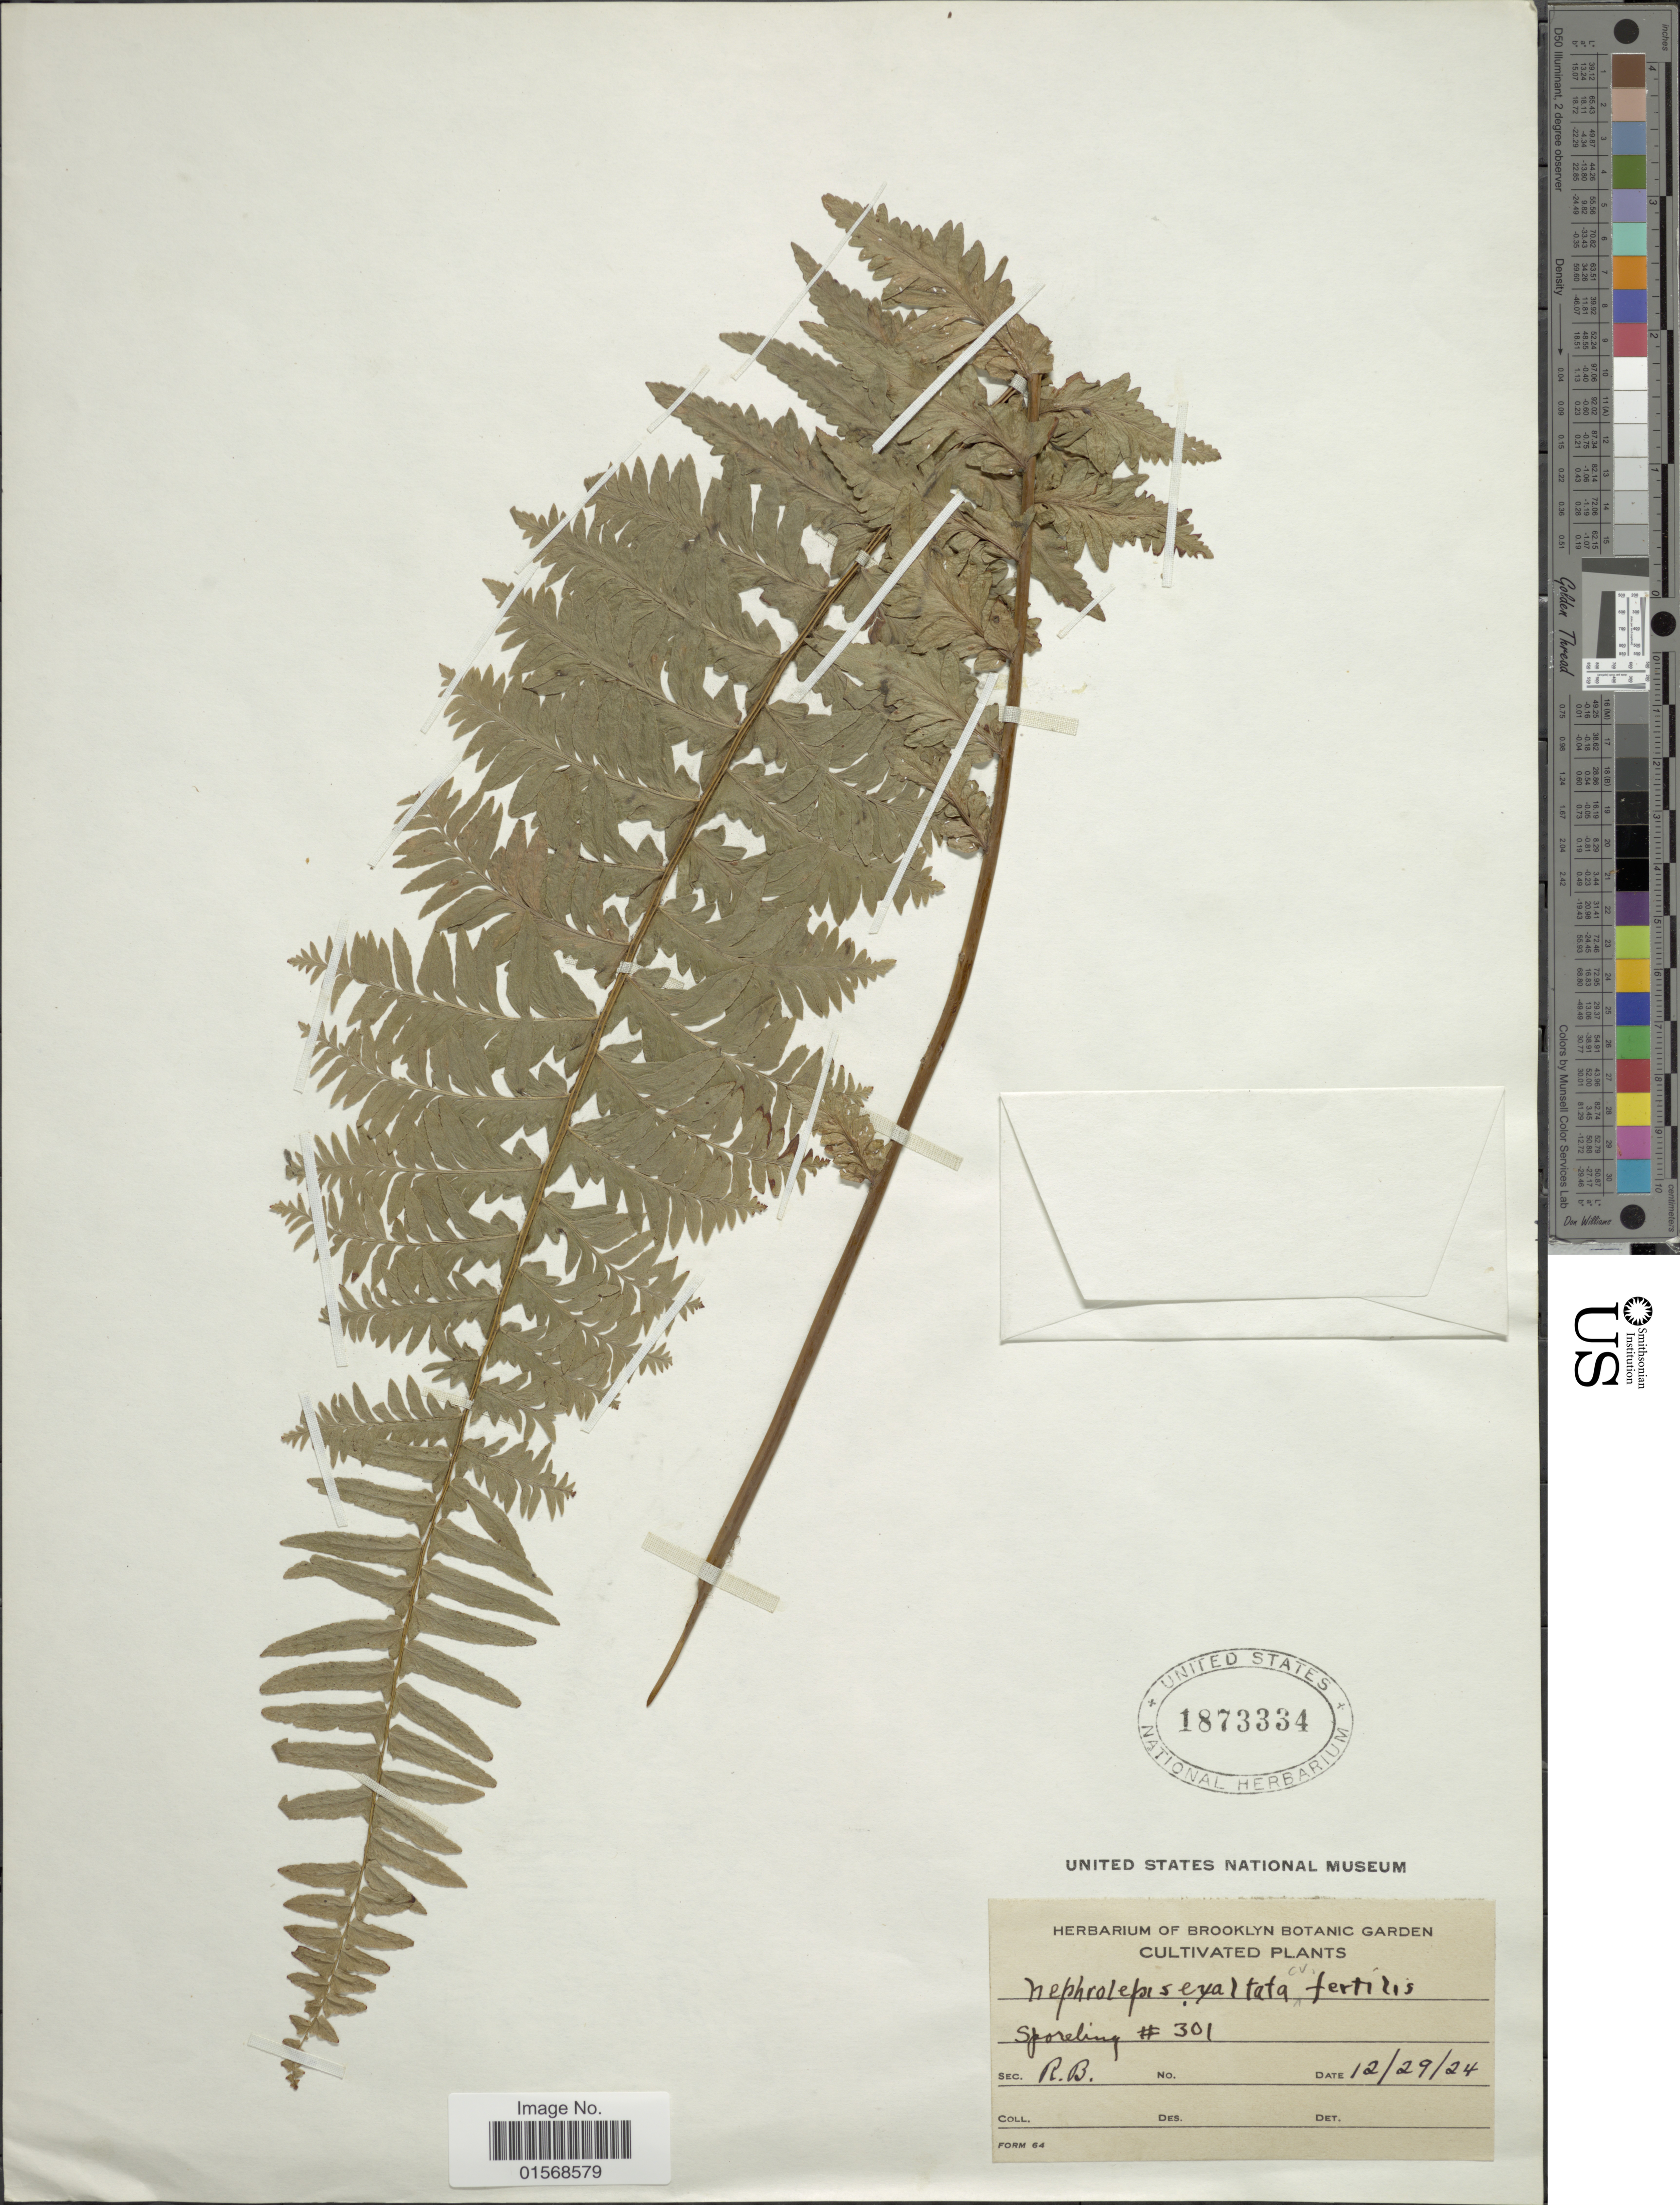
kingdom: Plantae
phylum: Tracheophyta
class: Polypodiopsida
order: Polypodiales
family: Nephrolepidaceae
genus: Nephrolepis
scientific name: Nephrolepis 'Fertilis'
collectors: Brooklyn Botanic Garden Herbarium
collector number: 301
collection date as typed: Transcribed d/m/y: 29/12/24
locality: Sporeling,Sec. R.B. [unsure placement]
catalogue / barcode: US 1873334